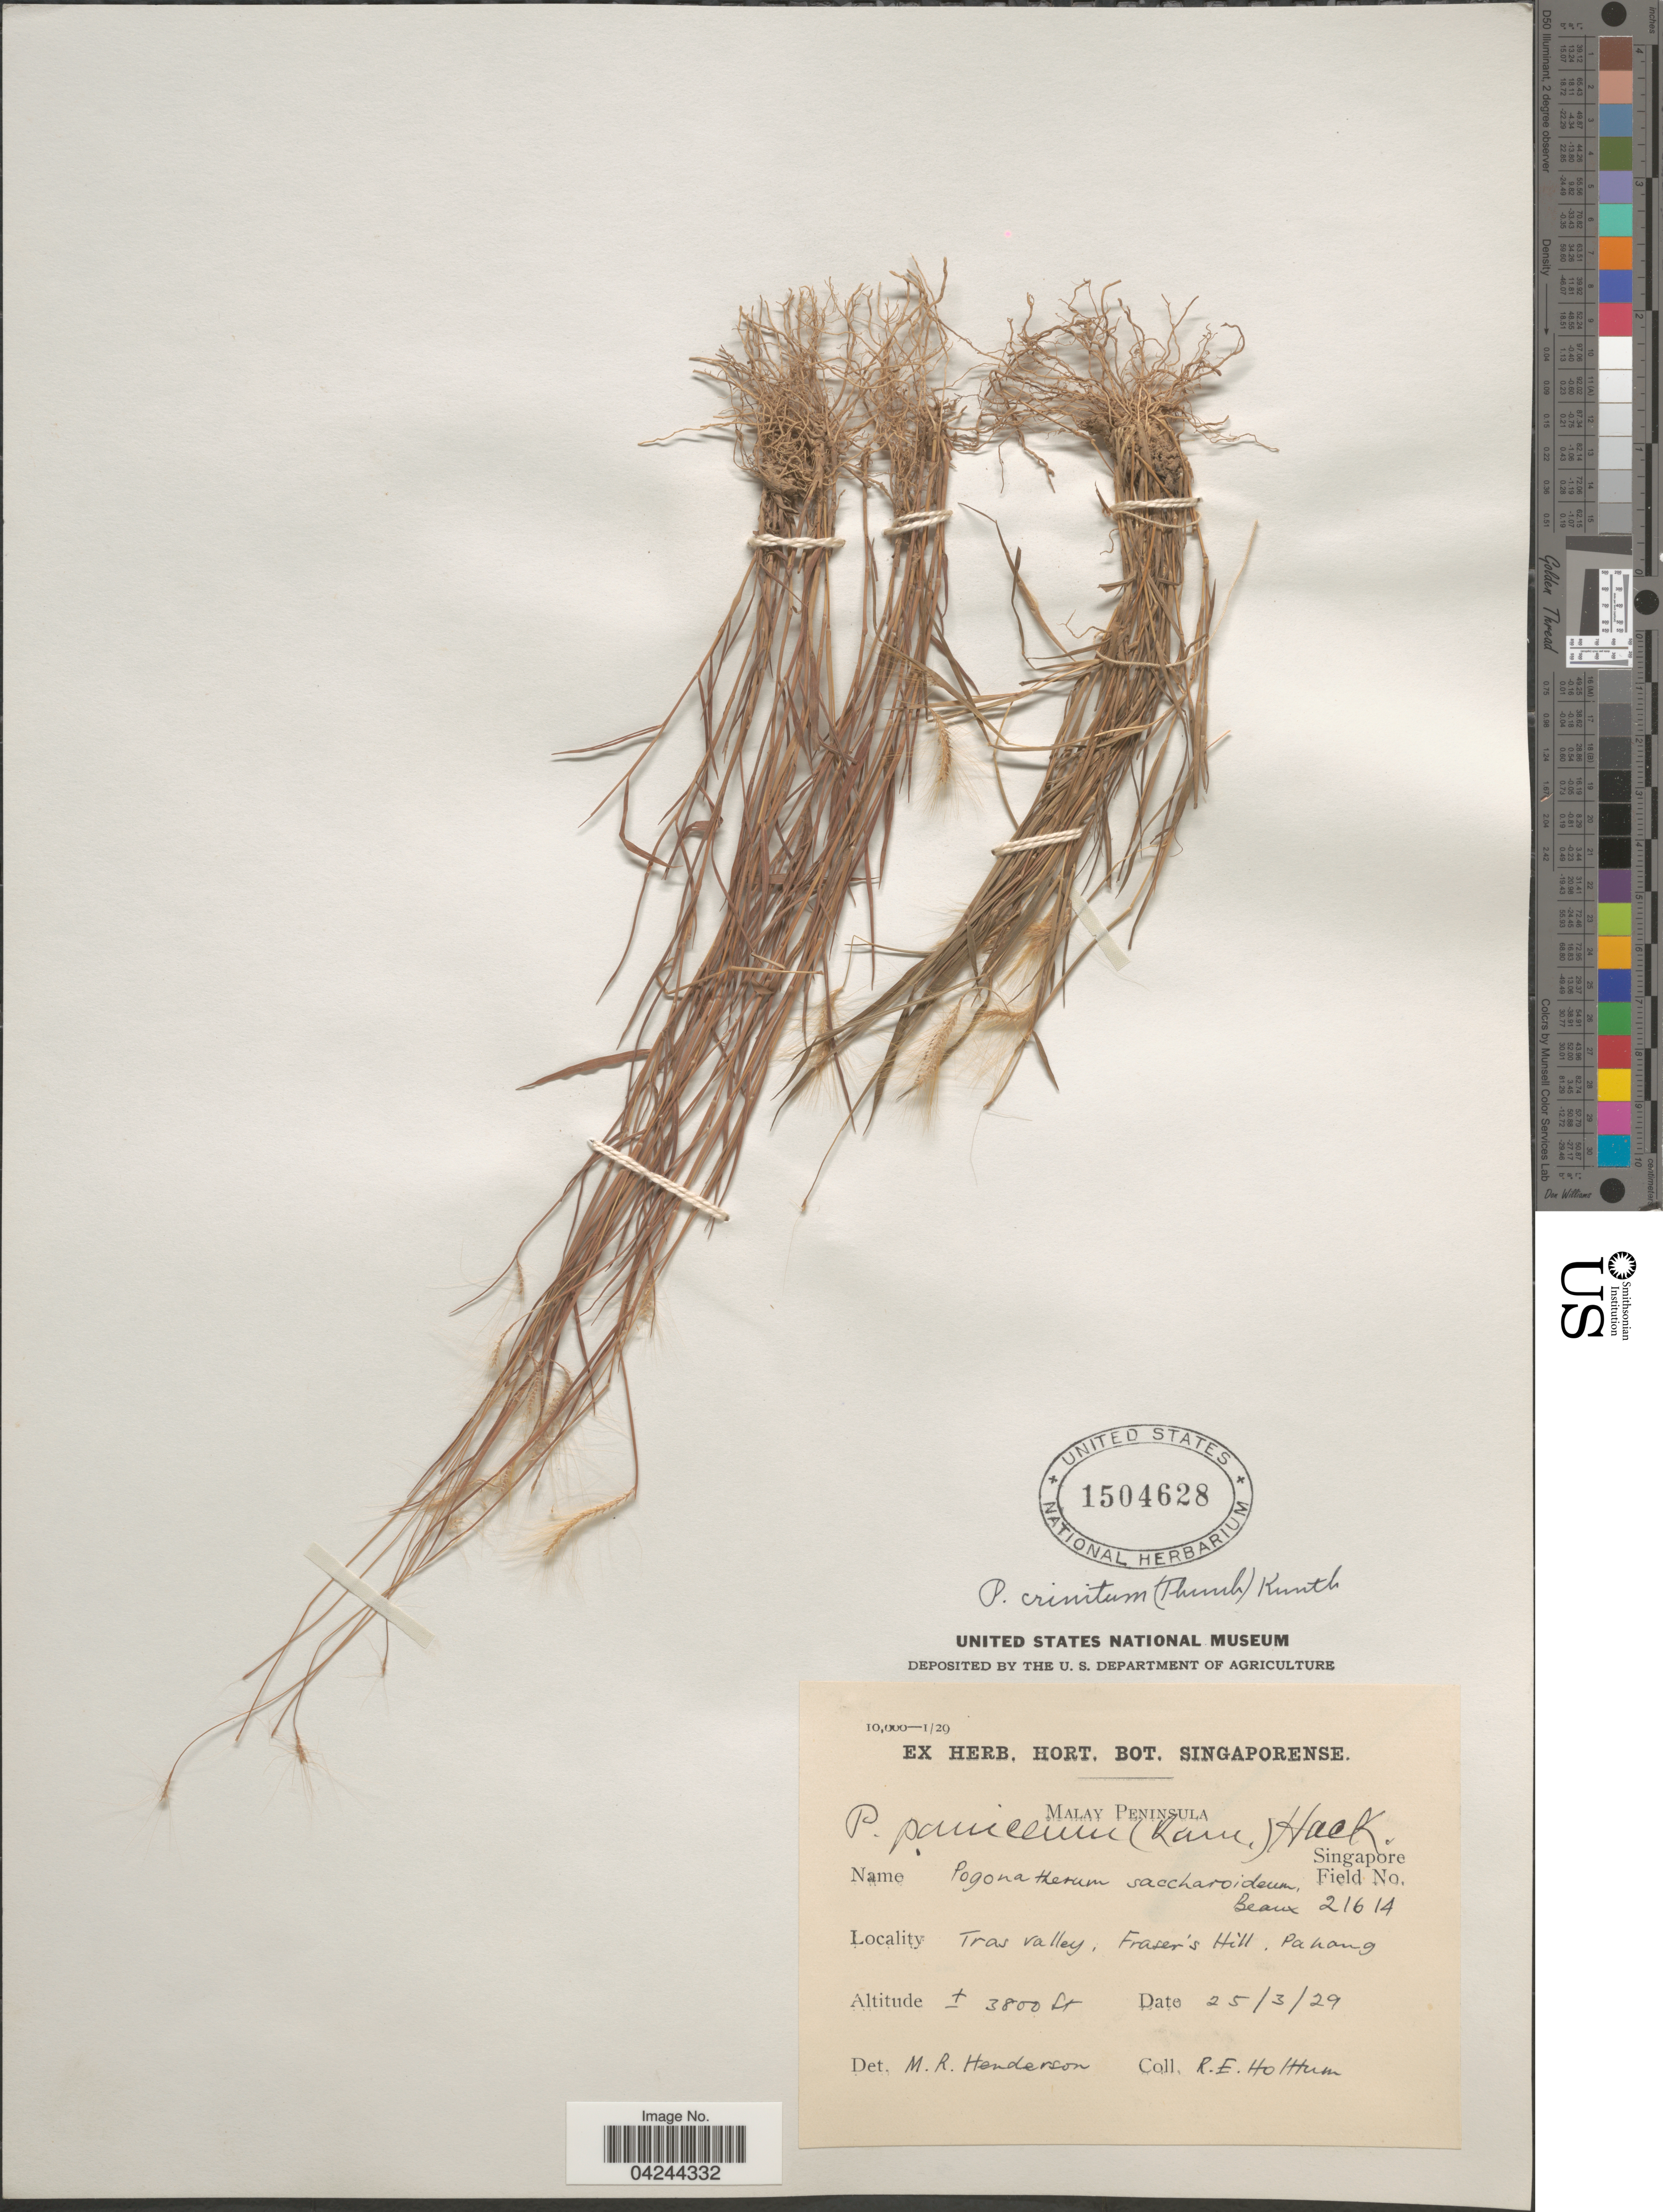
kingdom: Plantae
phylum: Tracheophyta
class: Liliopsida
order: Poales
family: Poaceae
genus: Pogonatherum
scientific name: Pogonatherum crinitum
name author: (Thunb.) Kunth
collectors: R. E. Holttum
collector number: Singapore Field 21614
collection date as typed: Transcribed d/m/y: 25/3/29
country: Malaysia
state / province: Pahang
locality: Malay Peninsula. Tras Valley, Fraser's Hill.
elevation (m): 1158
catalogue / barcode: US 1504628